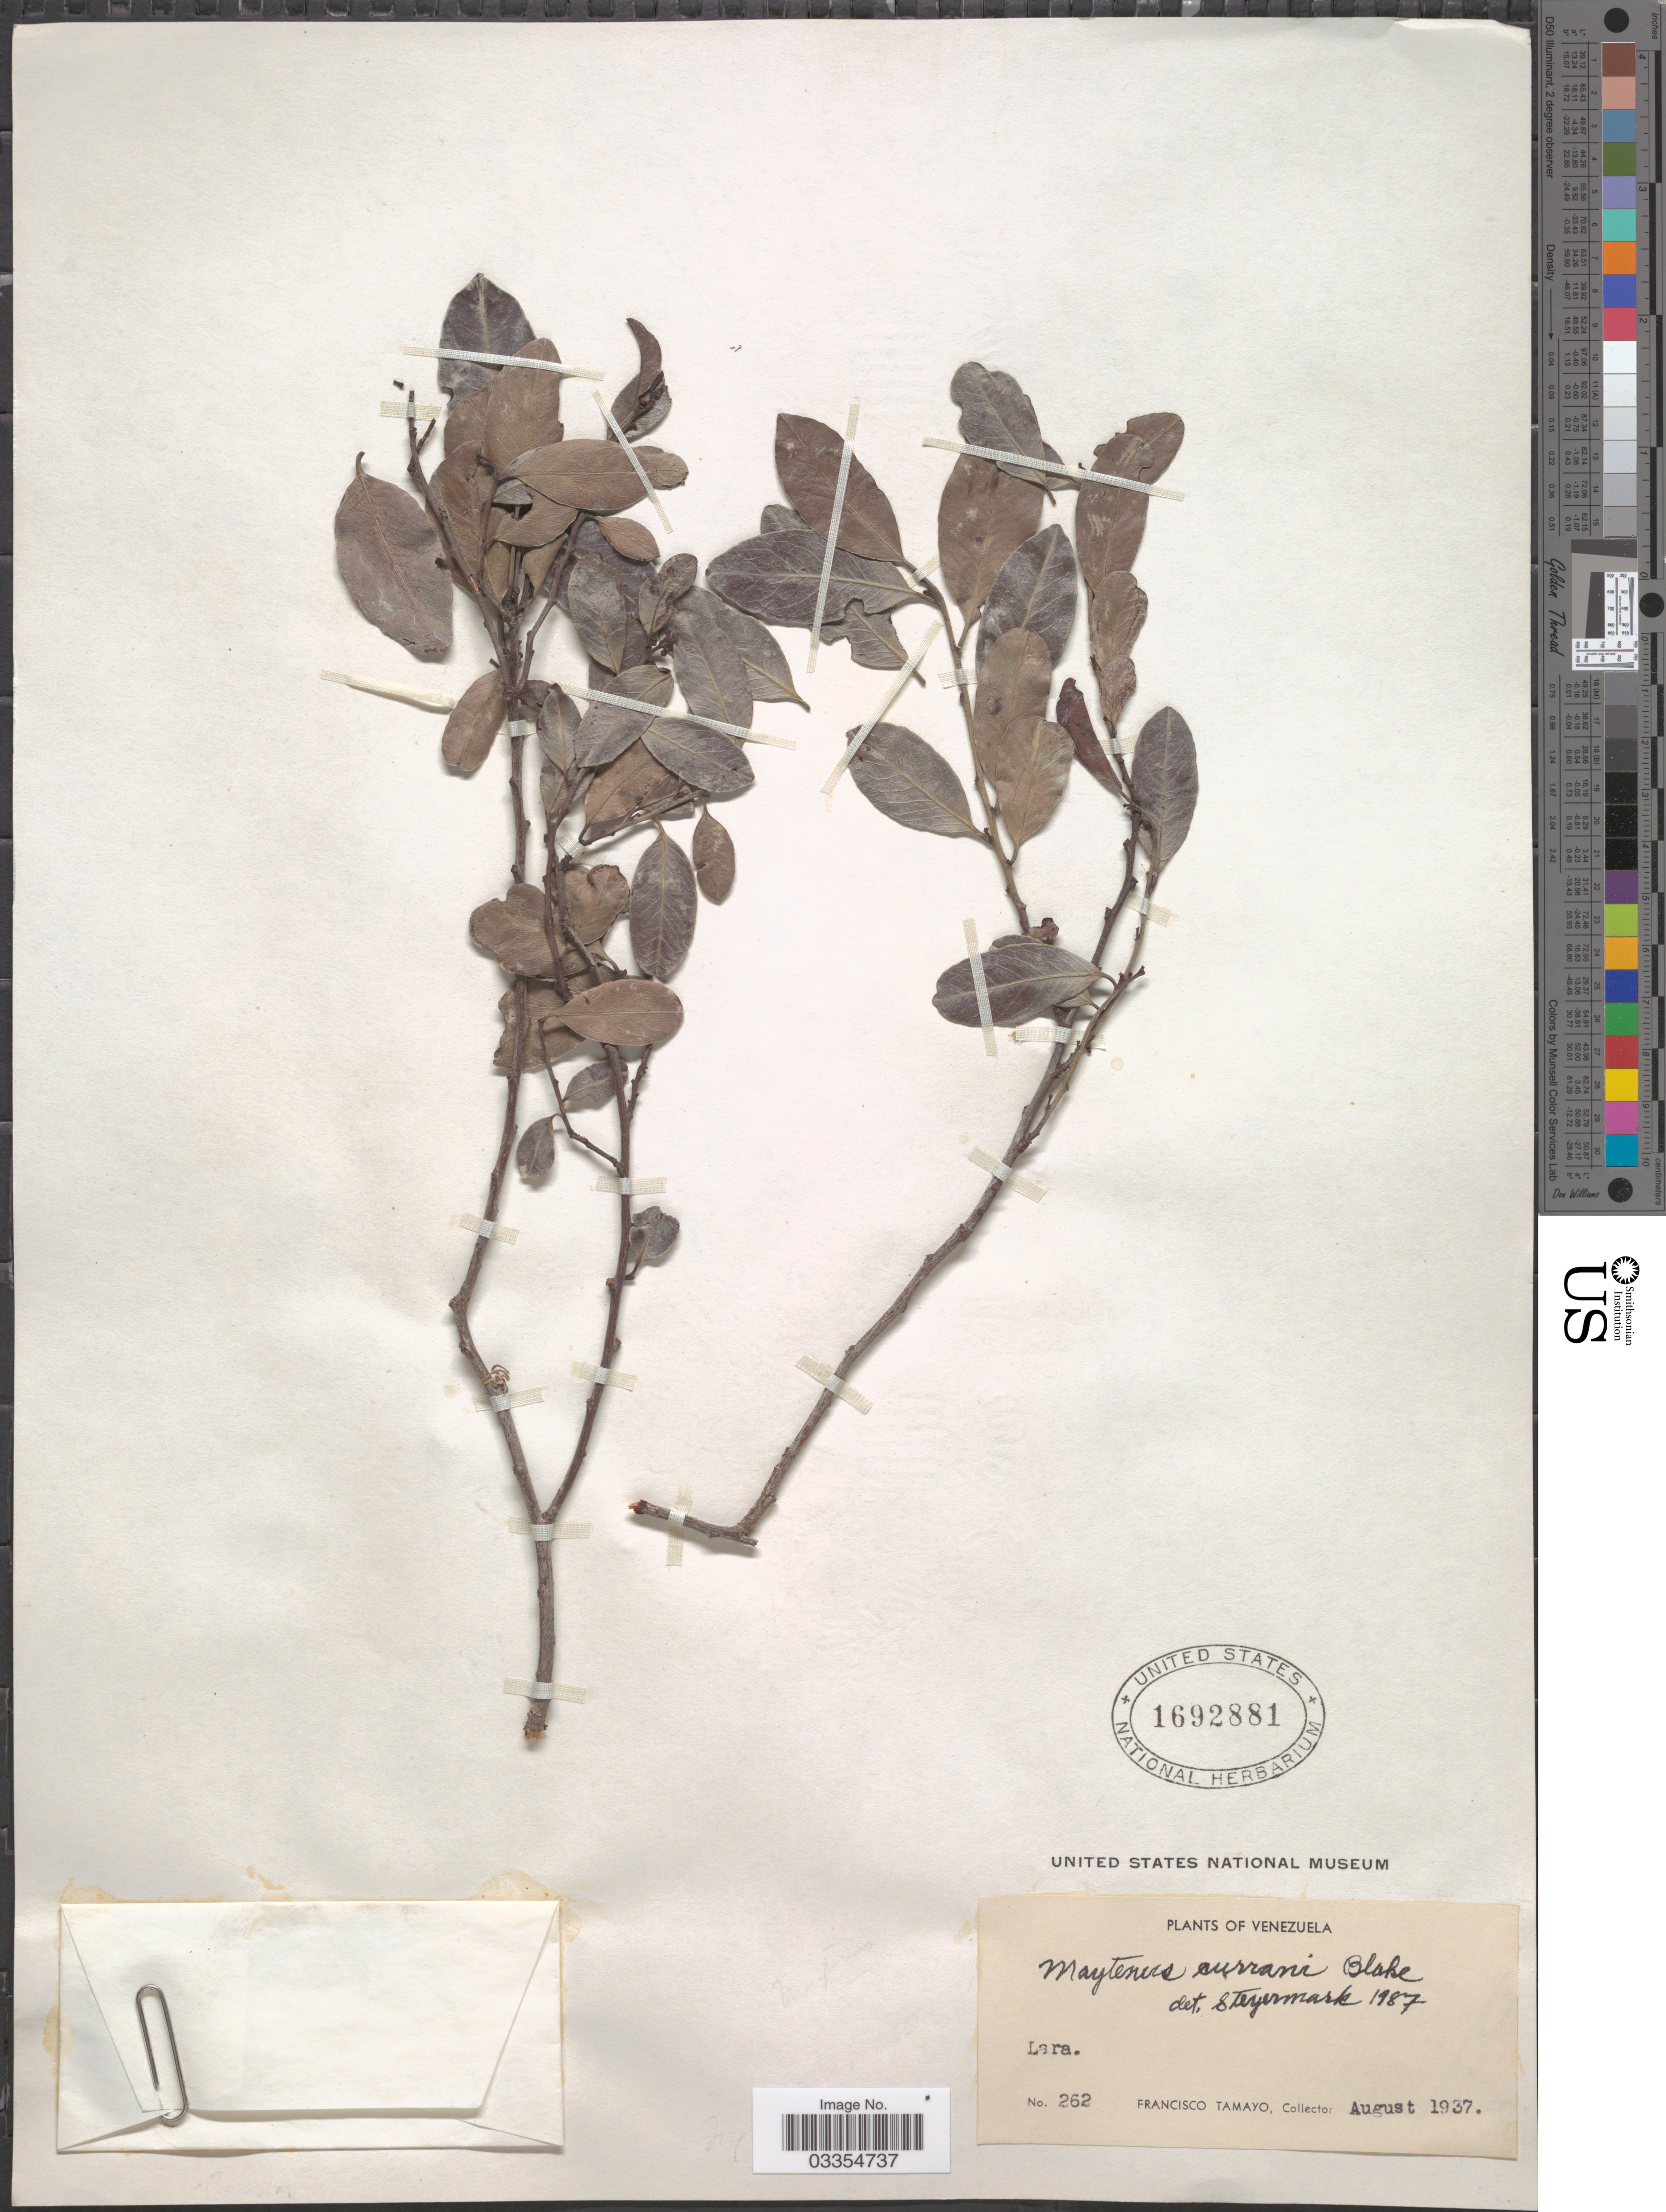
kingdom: Plantae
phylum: Tracheophyta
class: Magnoliopsida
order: Celastrales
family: Celastraceae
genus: Maytenus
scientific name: Maytenus curranii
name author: S.F. Blake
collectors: F. Tamayo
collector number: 262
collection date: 1937-08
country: Venezuela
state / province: Lara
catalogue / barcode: US 1692881